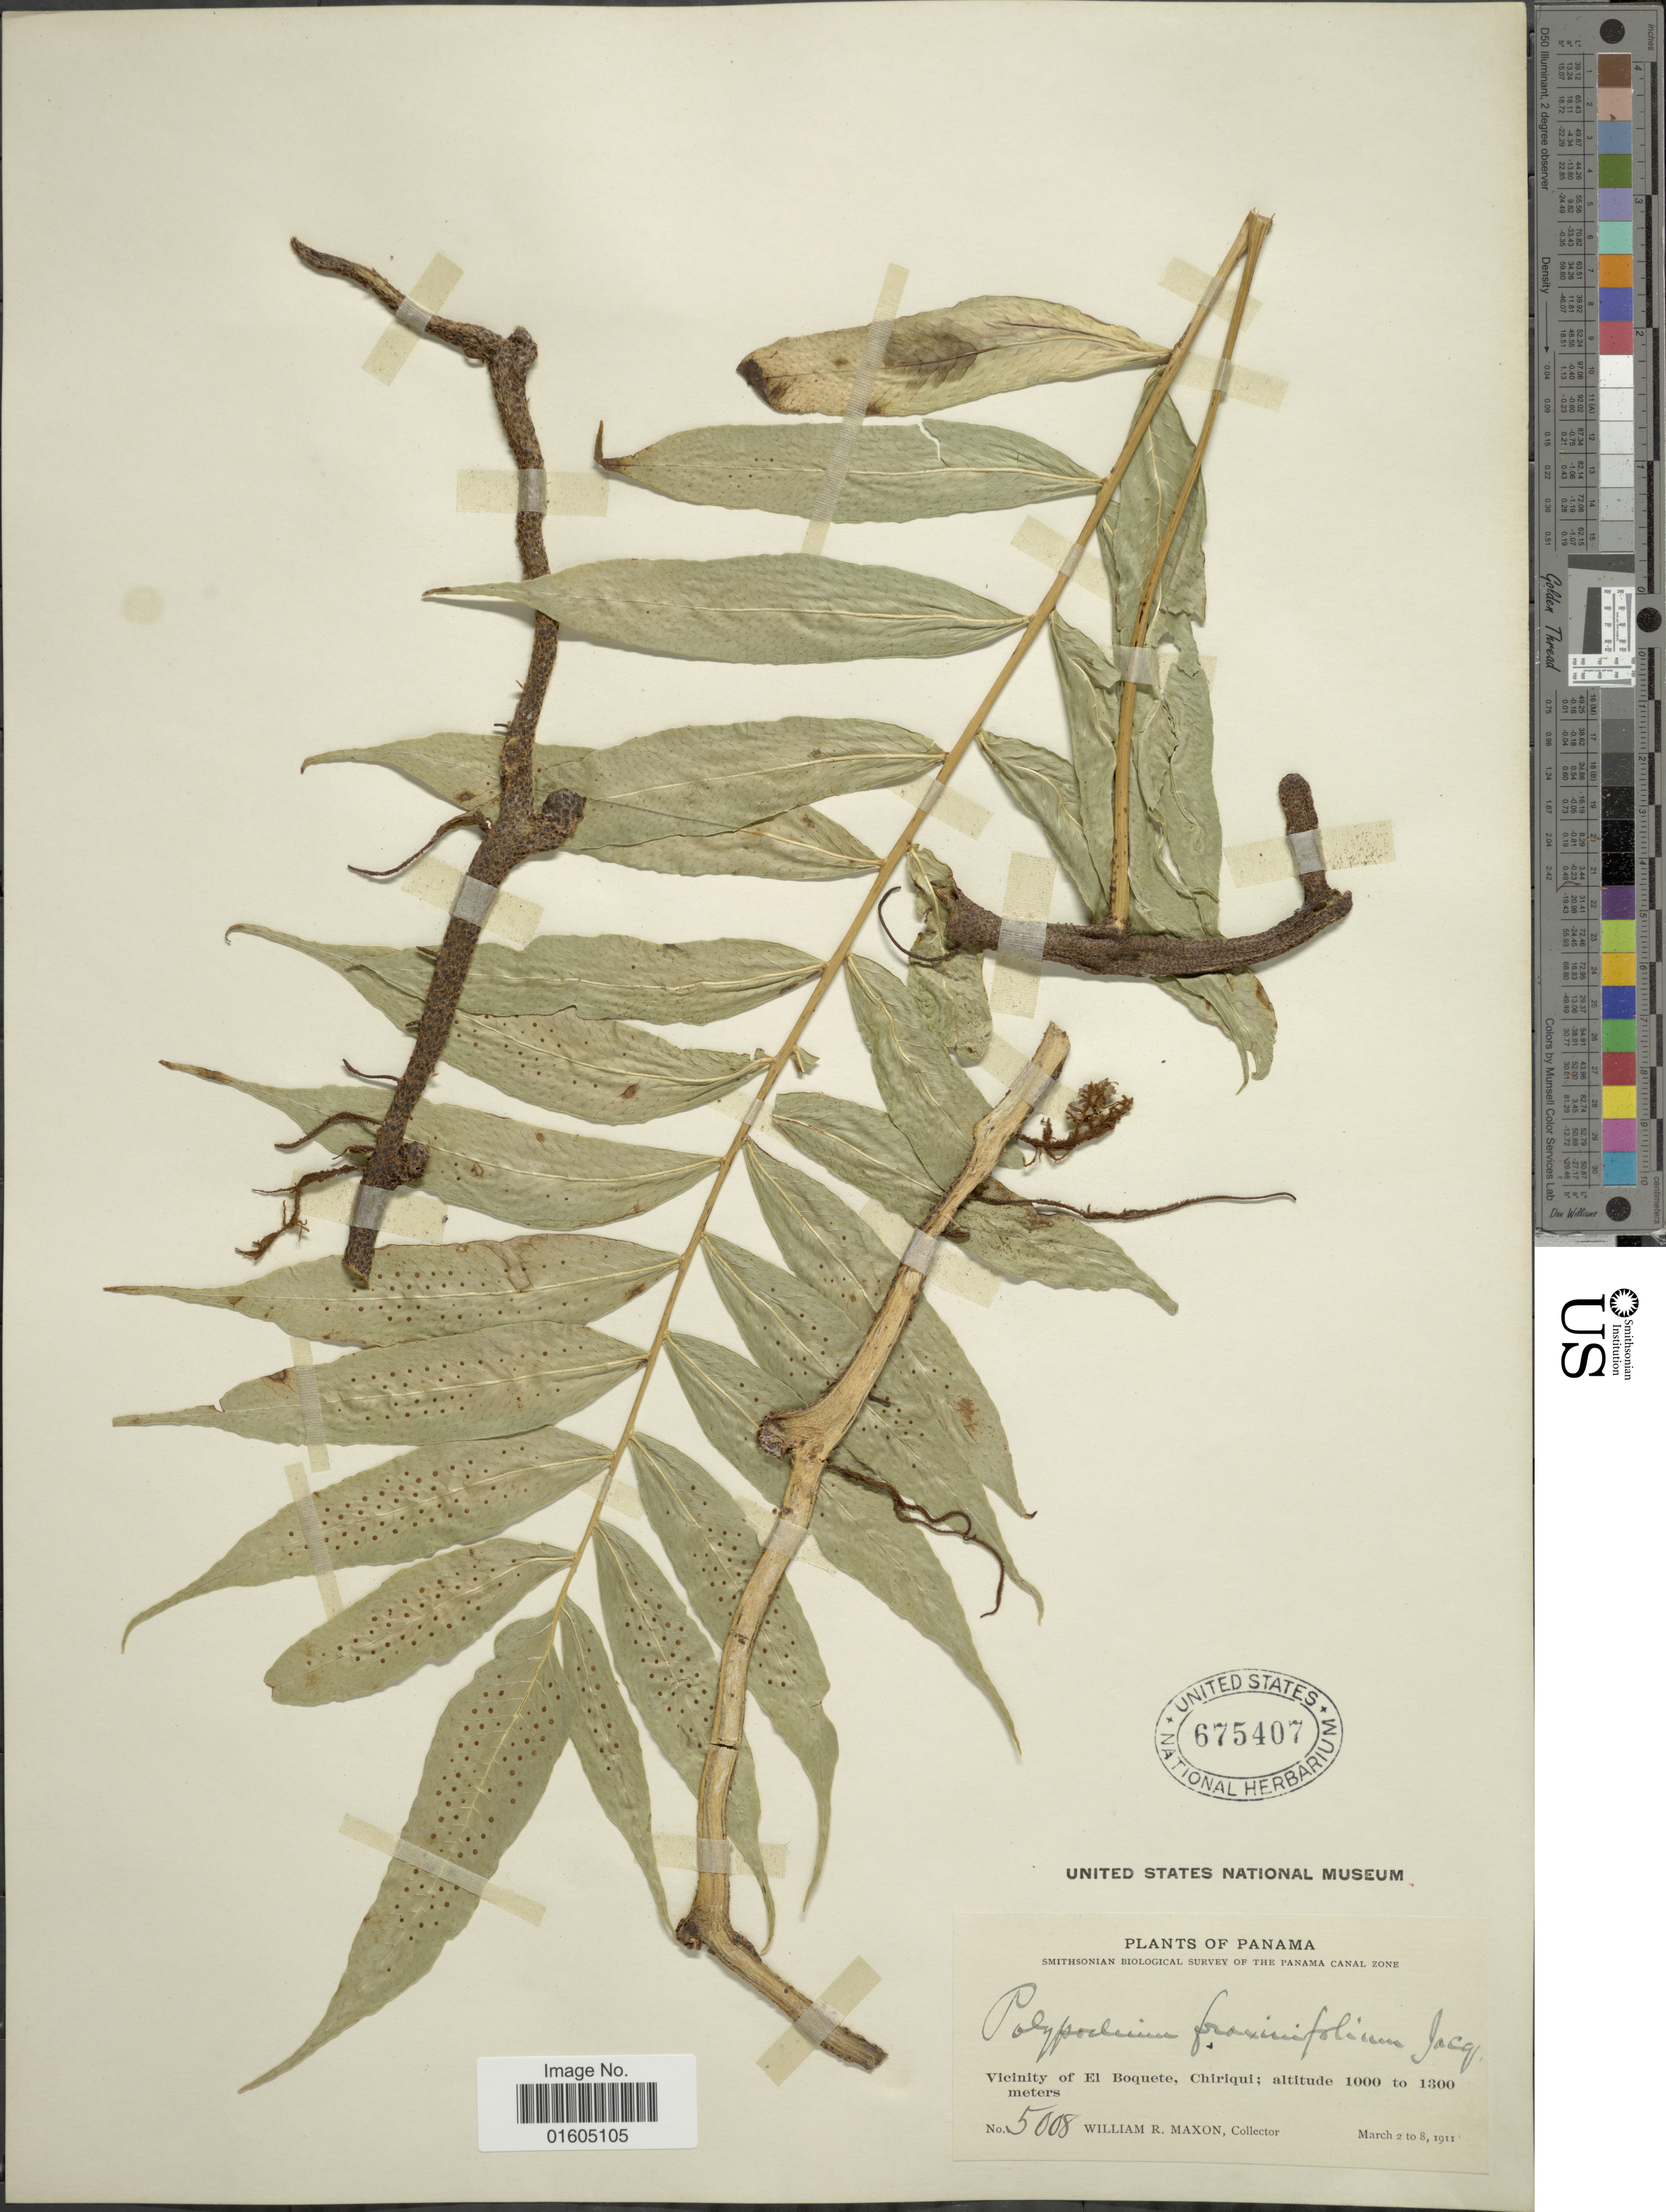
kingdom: Plantae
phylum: Tracheophyta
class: Polypodiopsida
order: Polypodiales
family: Polypodiaceae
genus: Serpocaulon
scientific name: Serpocaulon fraxinifolium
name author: (Jacq.) A.R. Sm.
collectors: W. R. Maxon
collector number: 5008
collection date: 1911-03-02/1911-03-08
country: Panama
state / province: Chiriqui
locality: Panama. Vicinity of El Boquete, Chiriqui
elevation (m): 1000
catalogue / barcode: US 675407